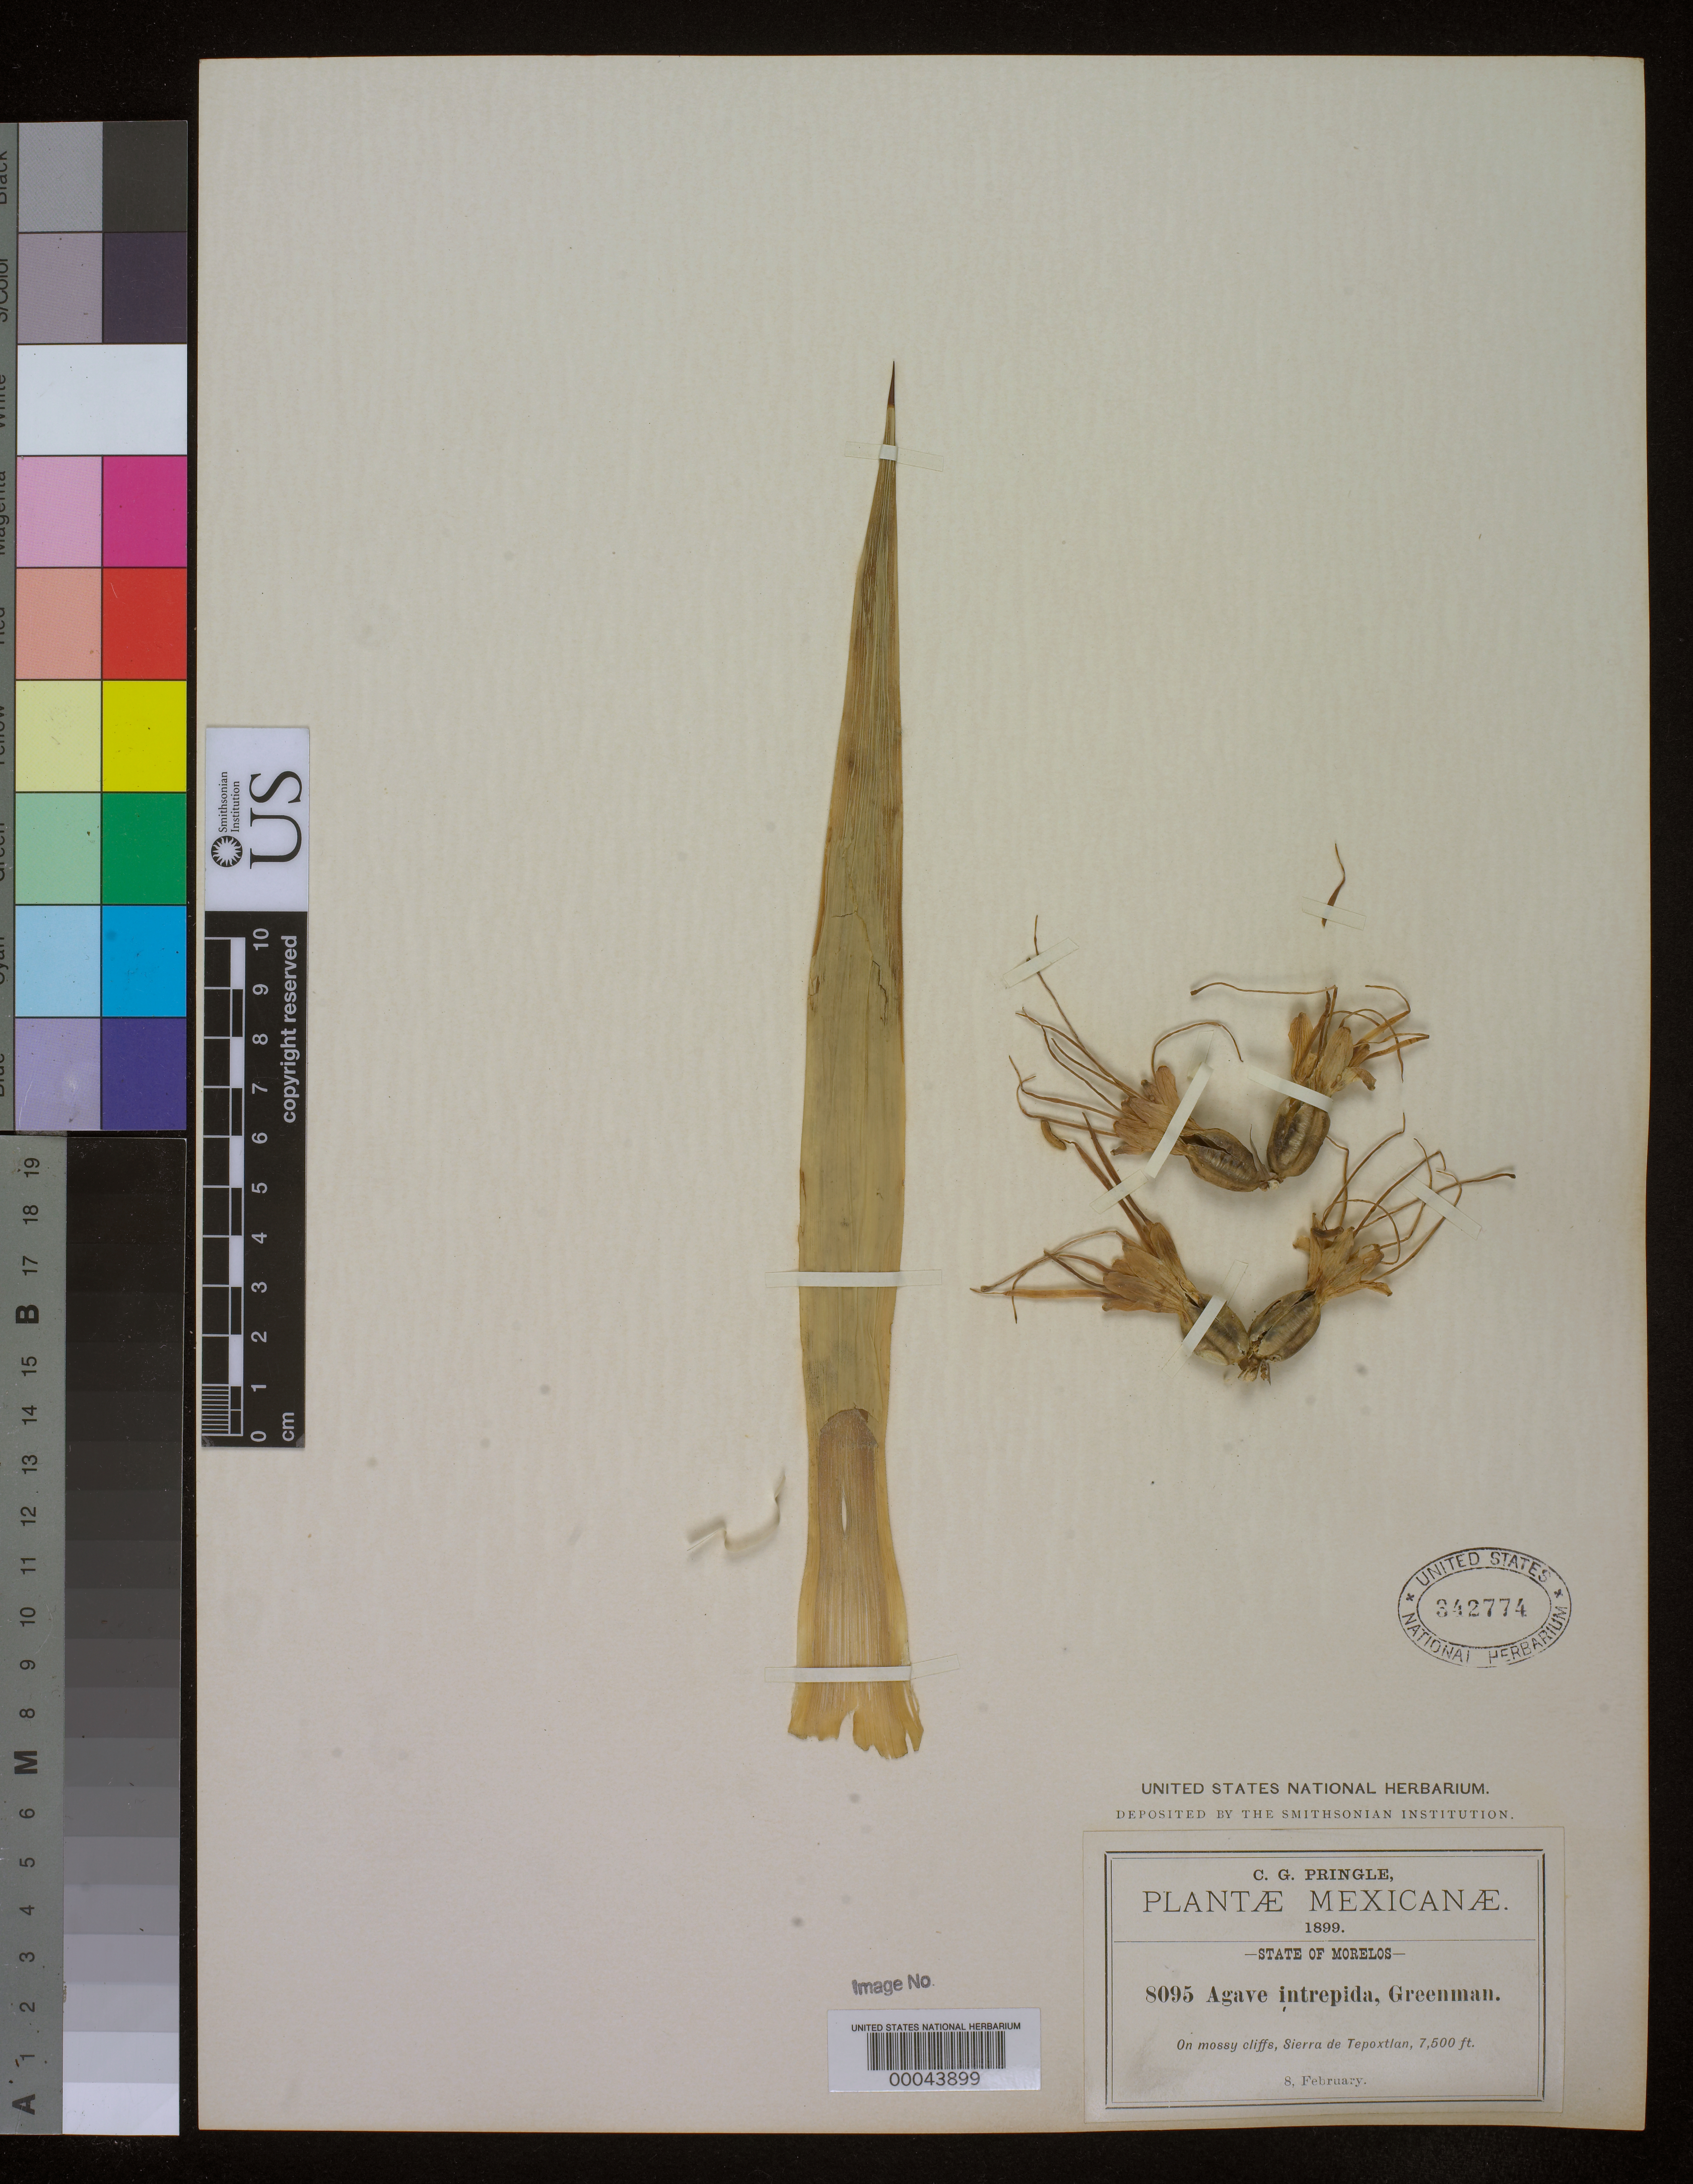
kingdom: Plantae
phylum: Tracheophyta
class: Liliopsida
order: Asparagales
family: Asparagaceae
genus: Agave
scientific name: Agave dasylirioides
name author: Jacobi & C.D. Bouché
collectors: C. G. Pringle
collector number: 8095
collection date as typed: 08 Feb 1899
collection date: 1899-02-08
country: Mexico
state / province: Morelos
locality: Sierra de tepoxtian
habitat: On mossy cliffs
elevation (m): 2286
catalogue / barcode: US 342774